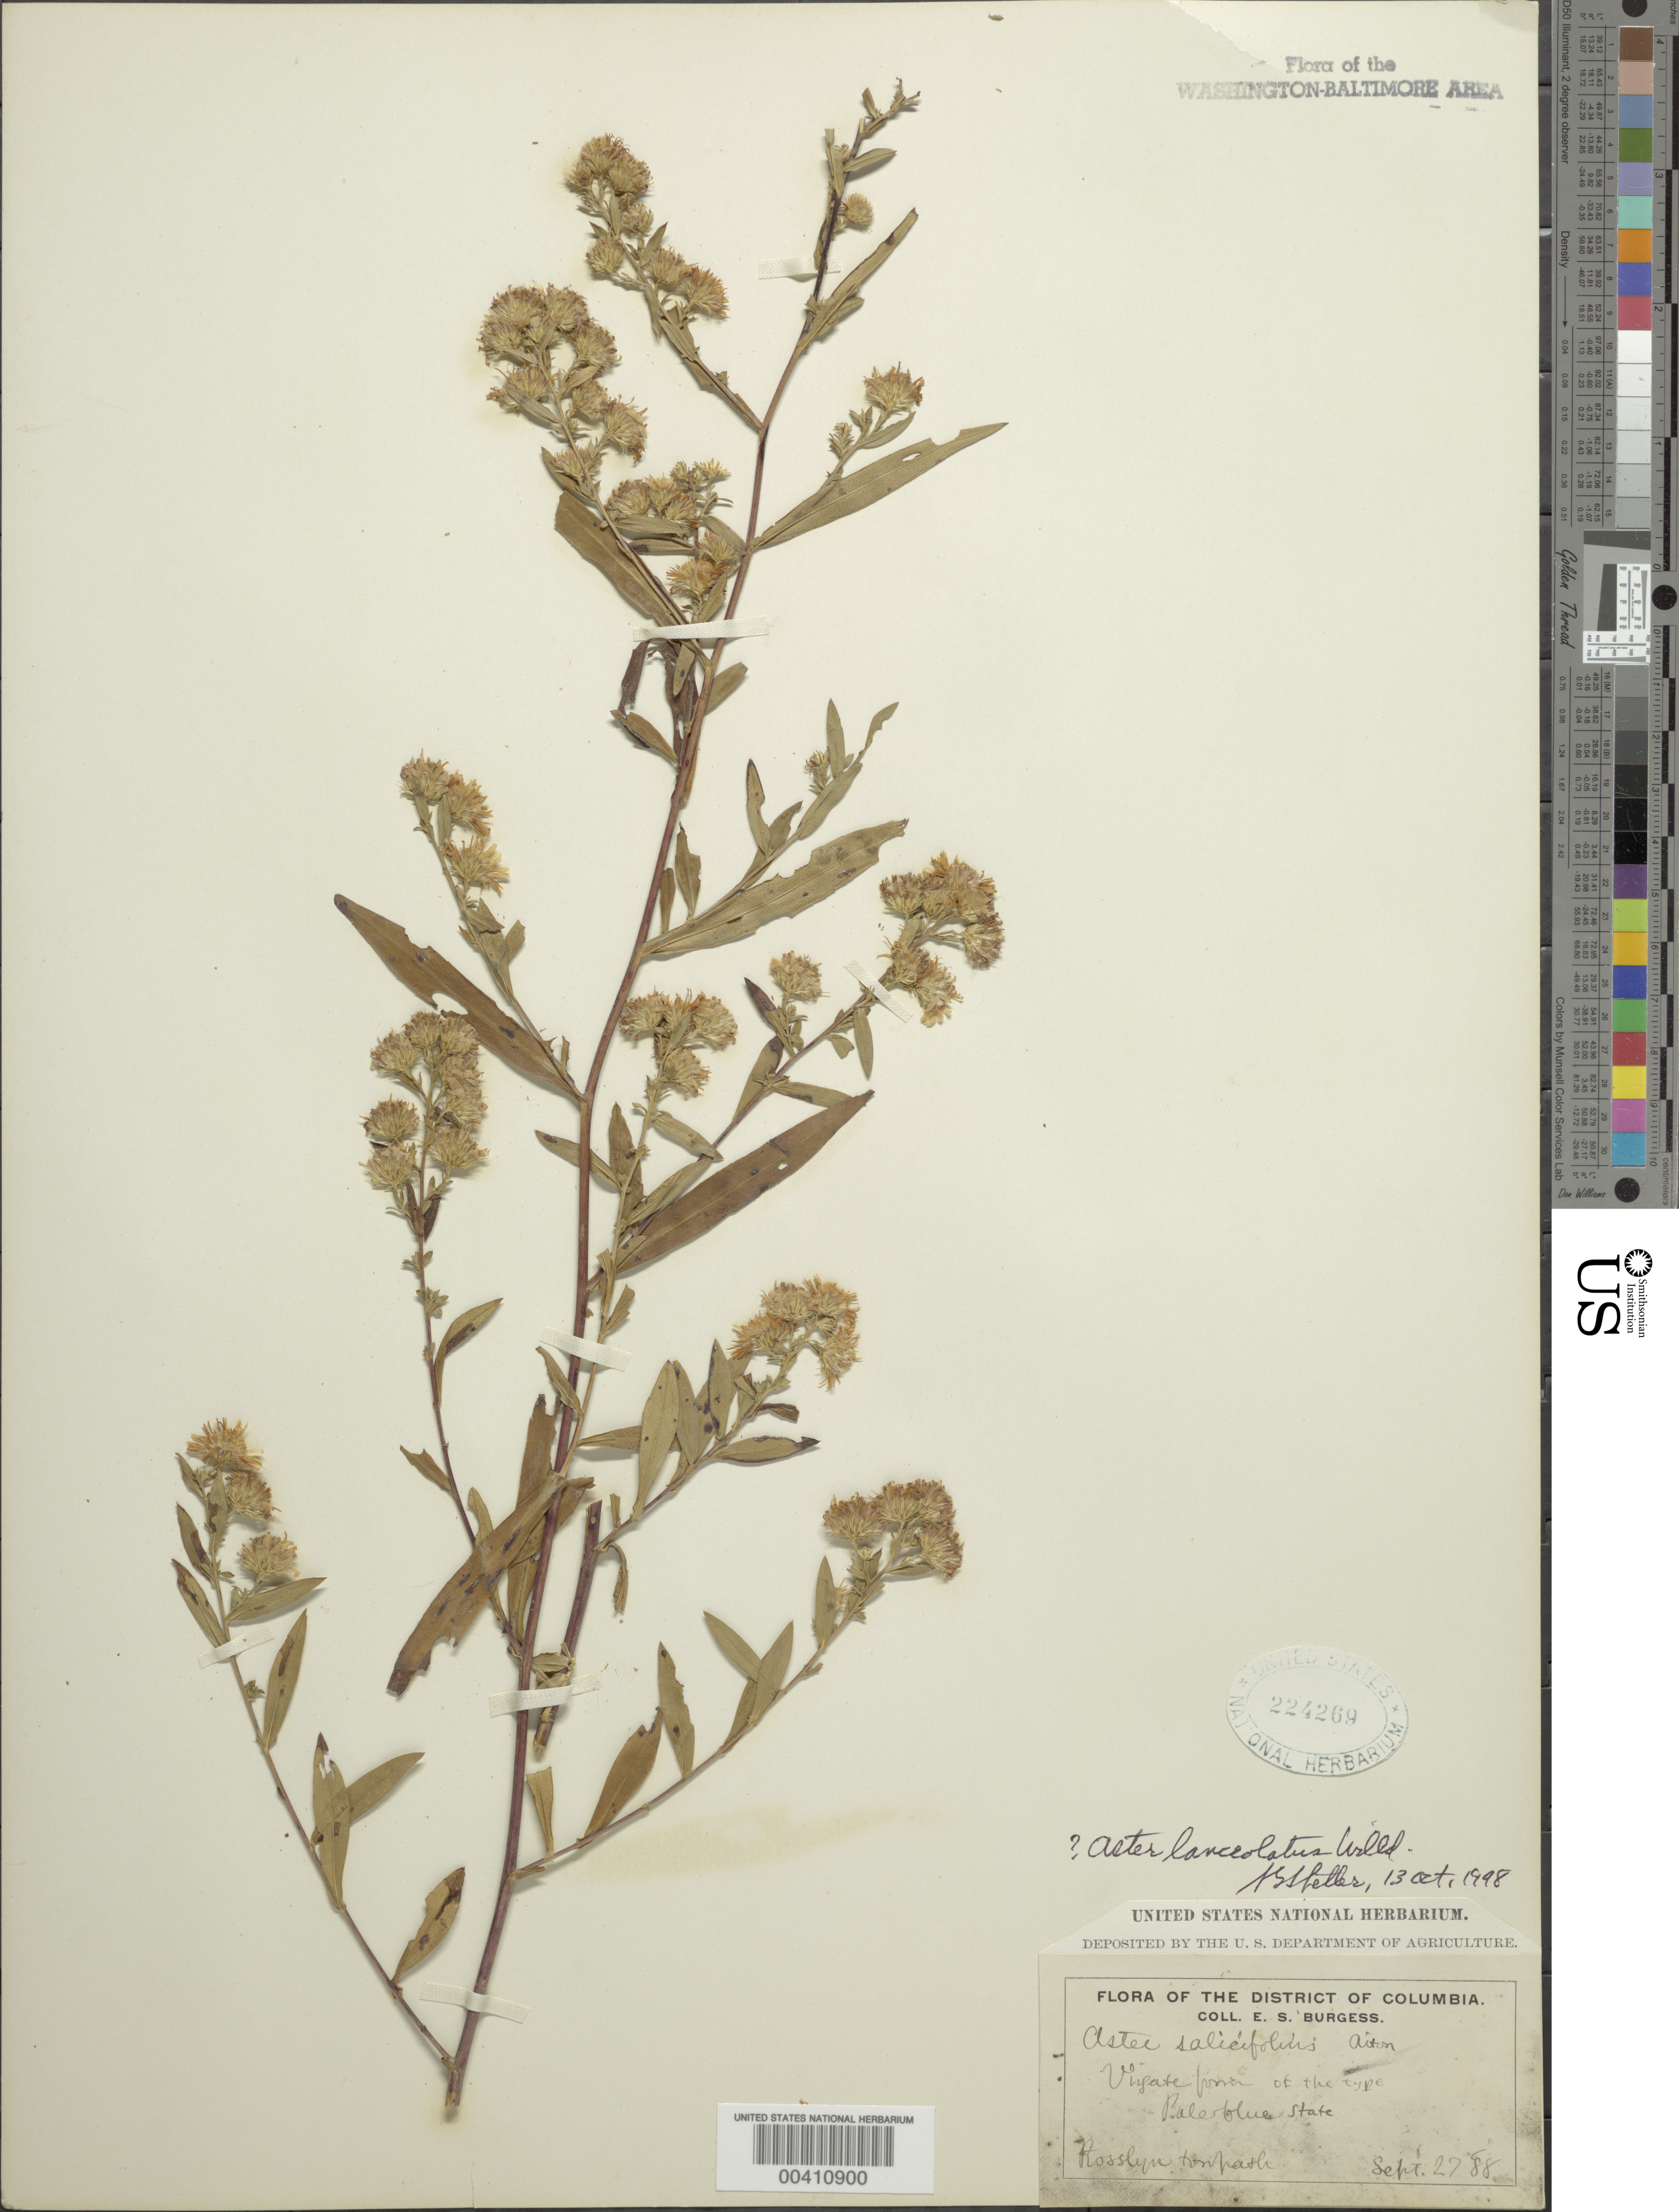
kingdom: Plantae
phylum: Tracheophyta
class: Magnoliopsida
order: Asterales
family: Asteraceae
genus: Symphyotrichum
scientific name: Symphyotrichum lanceolatum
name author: (Willd.) G.L. Nesom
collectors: E. Burgess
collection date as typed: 27 Sep 1888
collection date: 1888-09-27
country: United States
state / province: Virginia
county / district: Arlington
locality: Rosslyn Towpath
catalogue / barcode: US 224269